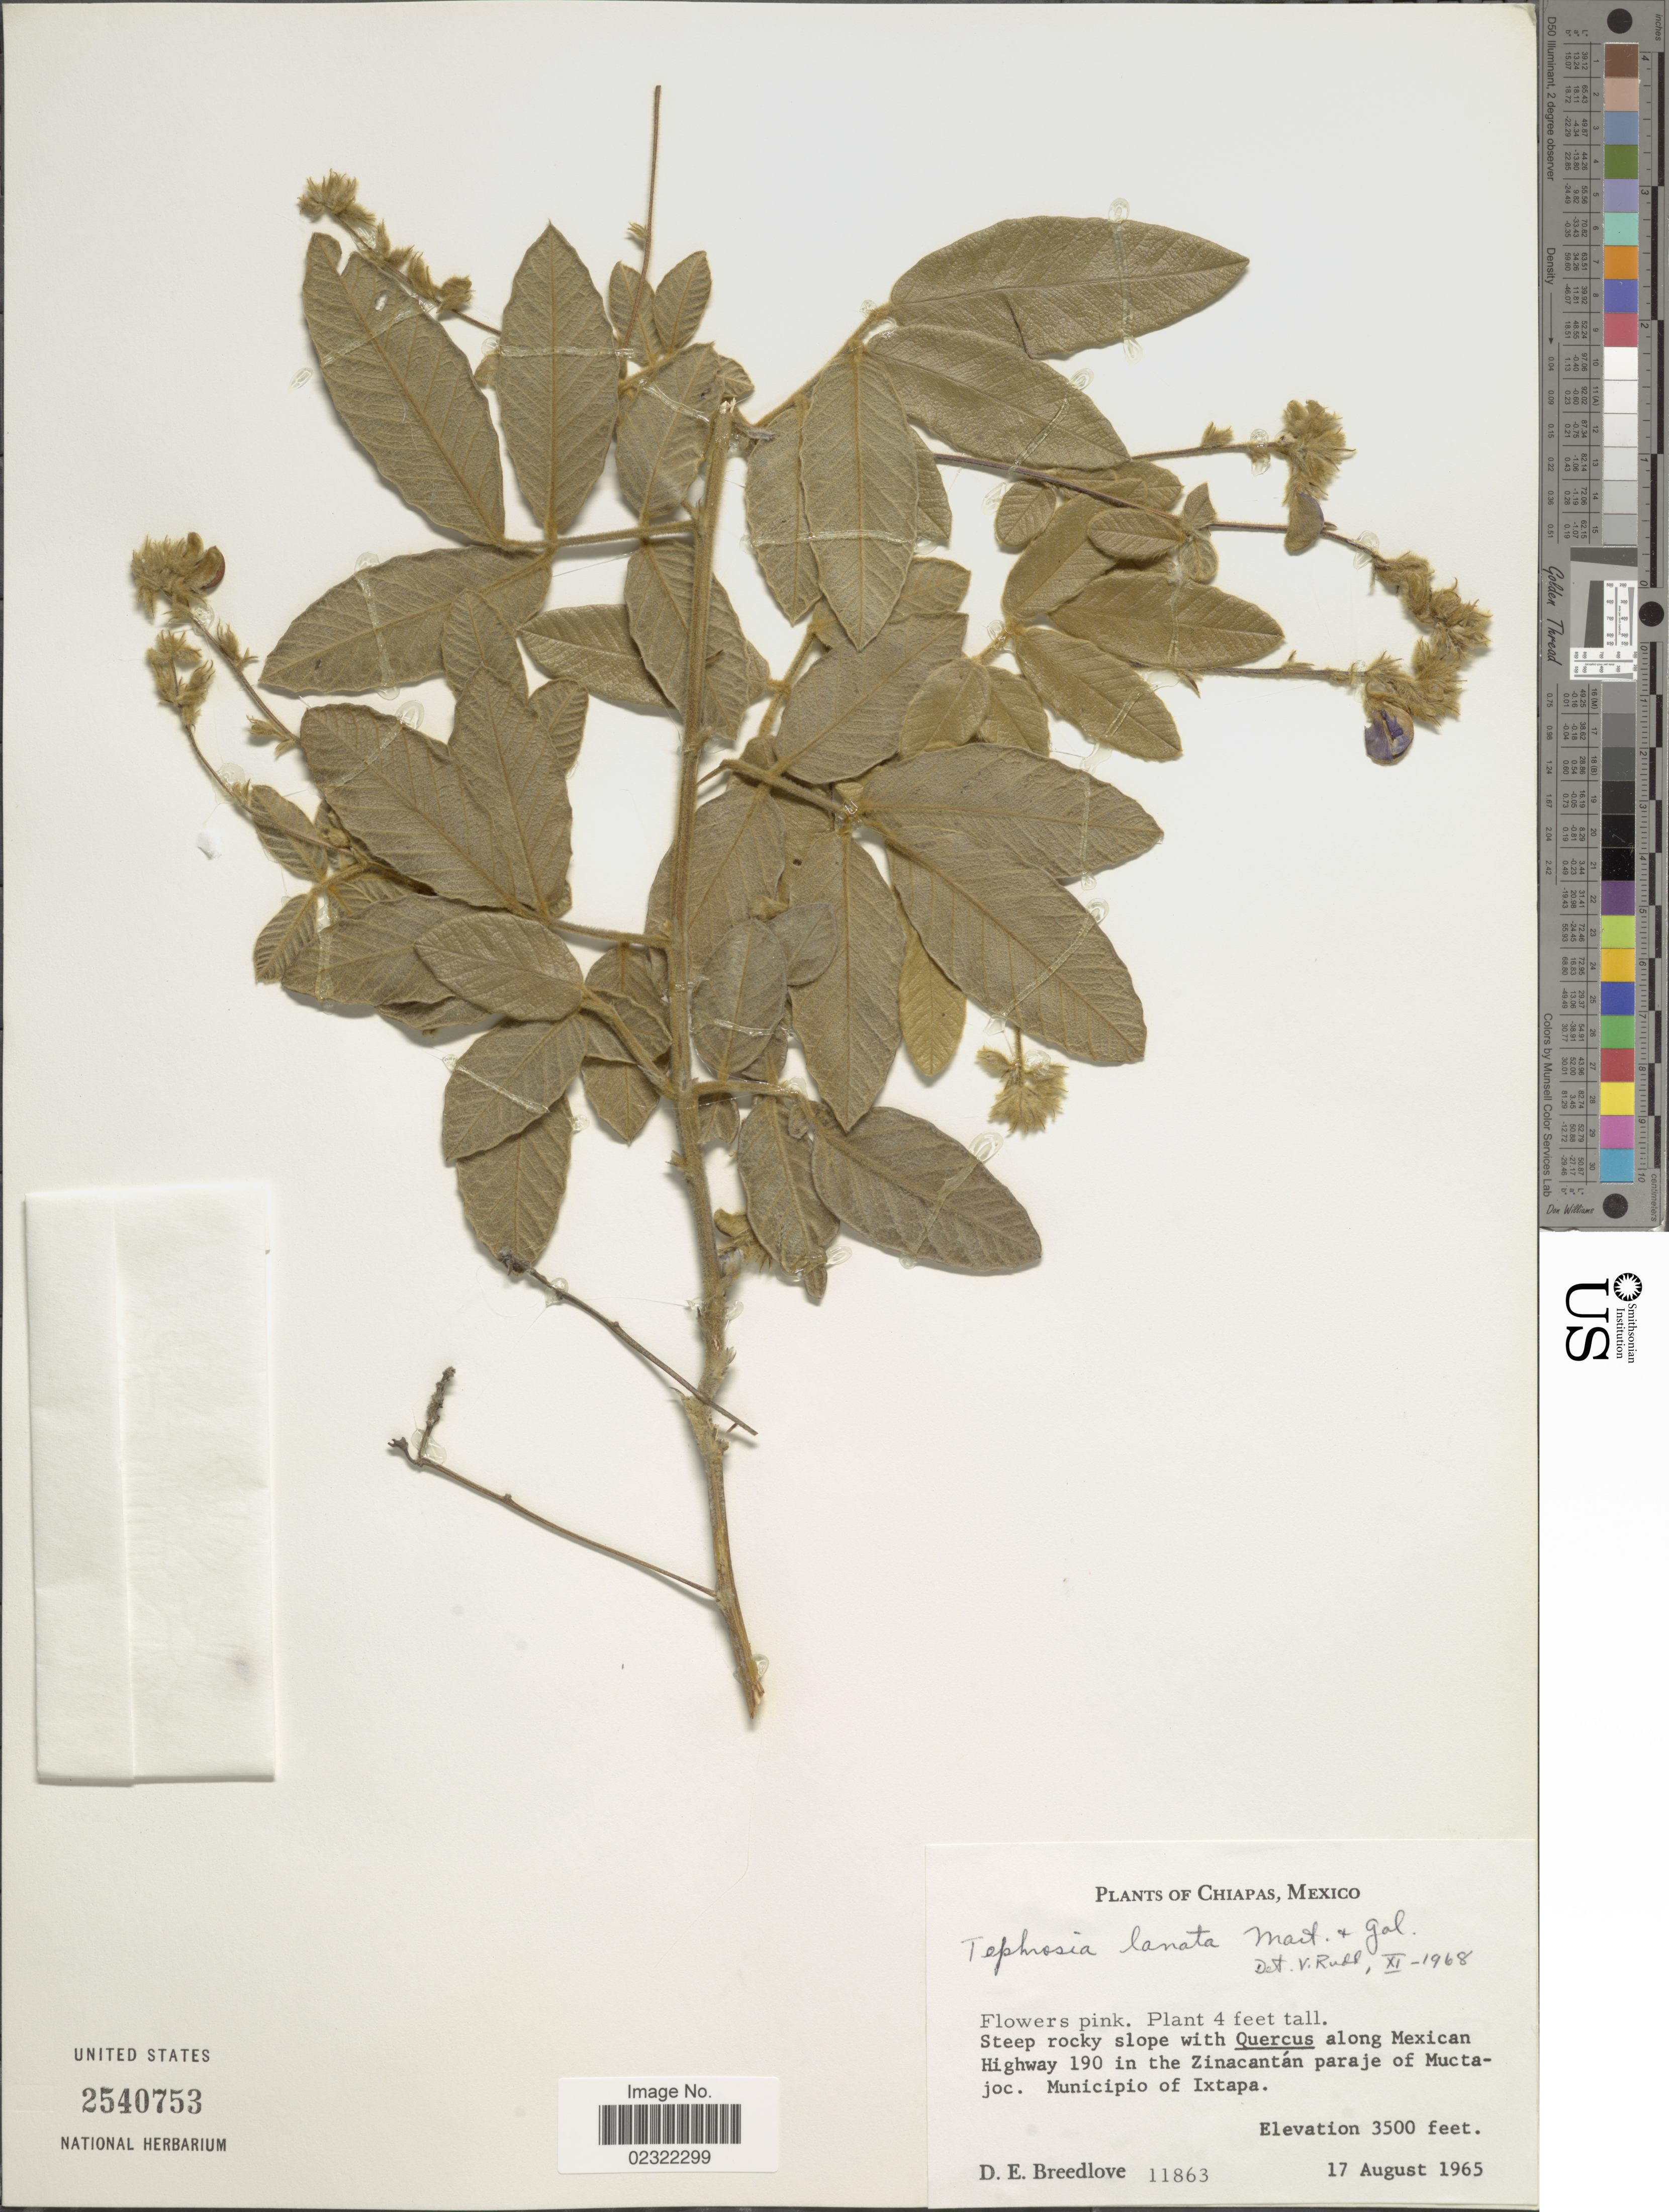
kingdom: Plantae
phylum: Tracheophyta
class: Magnoliopsida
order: Fabales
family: Fabaceae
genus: Tephrosia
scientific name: Tephrosia lanata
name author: M. Martens & Galeotti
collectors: D. E. Breedlove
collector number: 11863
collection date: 1965-08-17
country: Mexico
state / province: Chiapas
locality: Chiapas, Mexico. Steep rocky slope with Quercus along Mexican Highway 190 in the Zinacantan paraje of Muctajoc, Municipio ofIxtapa.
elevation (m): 1067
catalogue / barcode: US 2540753